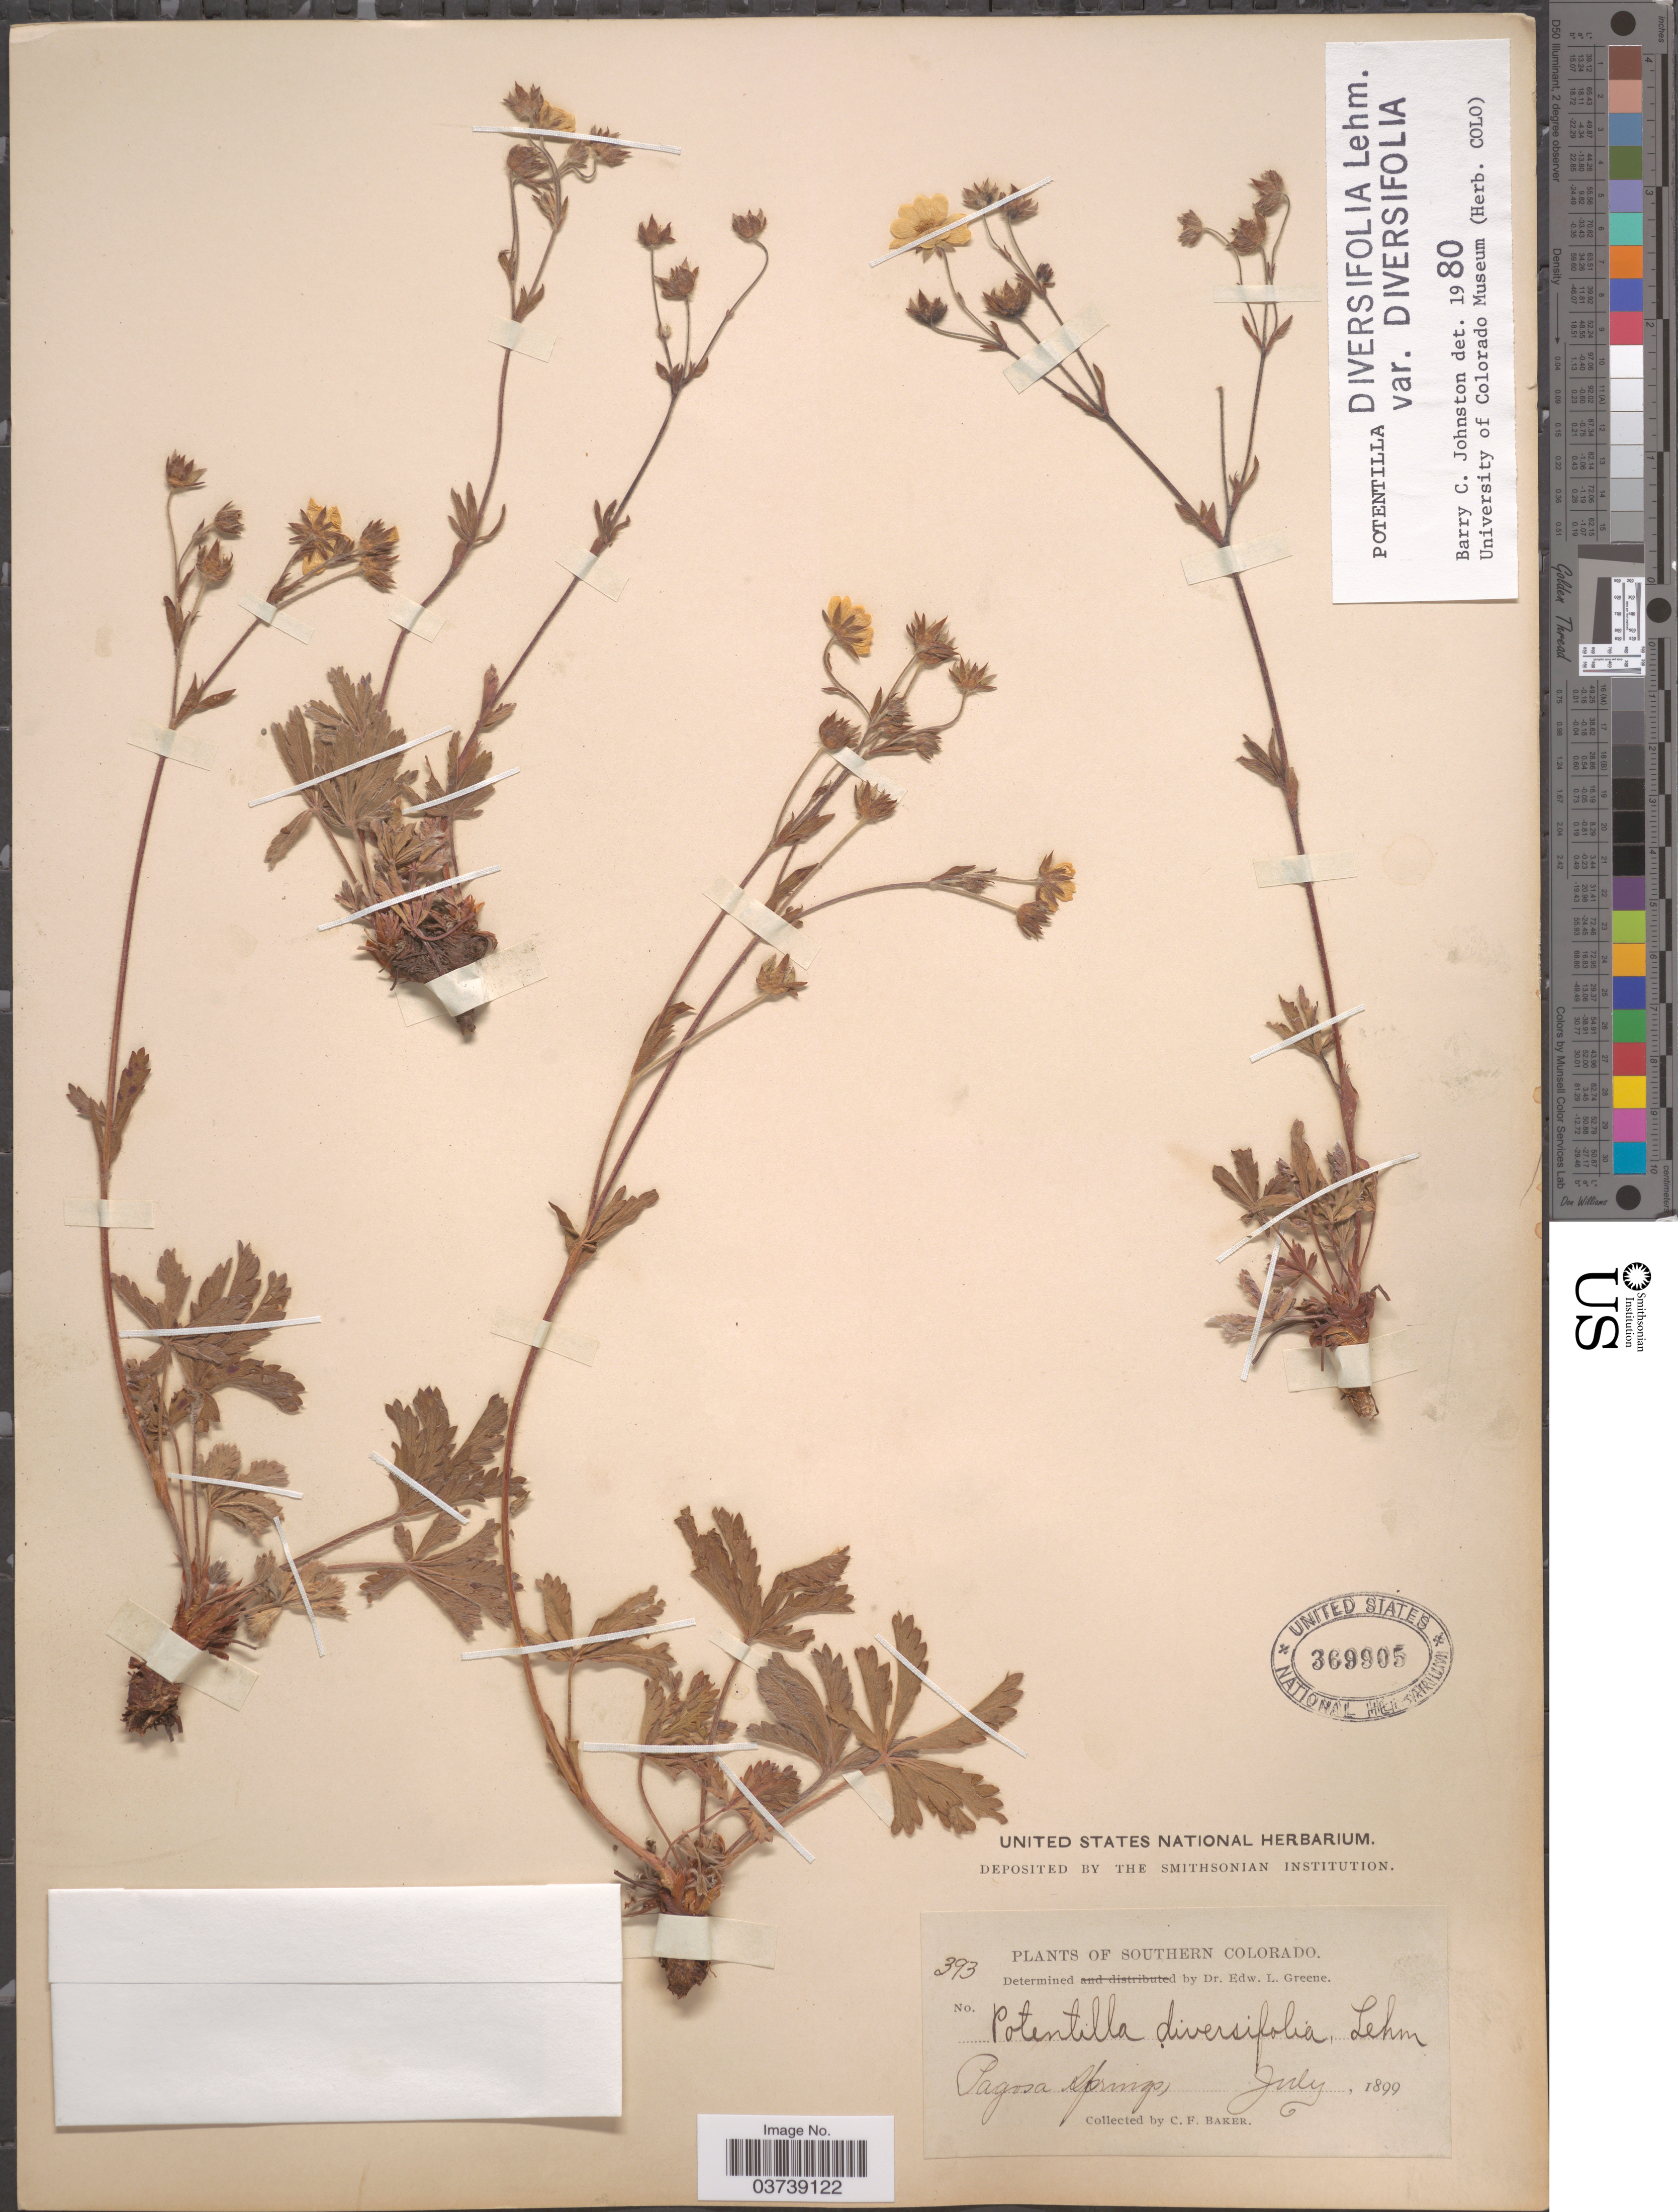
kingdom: Plantae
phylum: Tracheophyta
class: Magnoliopsida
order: Rosales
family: Rosaceae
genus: Potentilla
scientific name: Potentilla diversifolia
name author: Lehm.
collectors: C. F. Baker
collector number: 393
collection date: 1899-07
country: United States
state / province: Colorado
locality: Southern Colorado. Pagosa Springs.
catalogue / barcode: US 369905